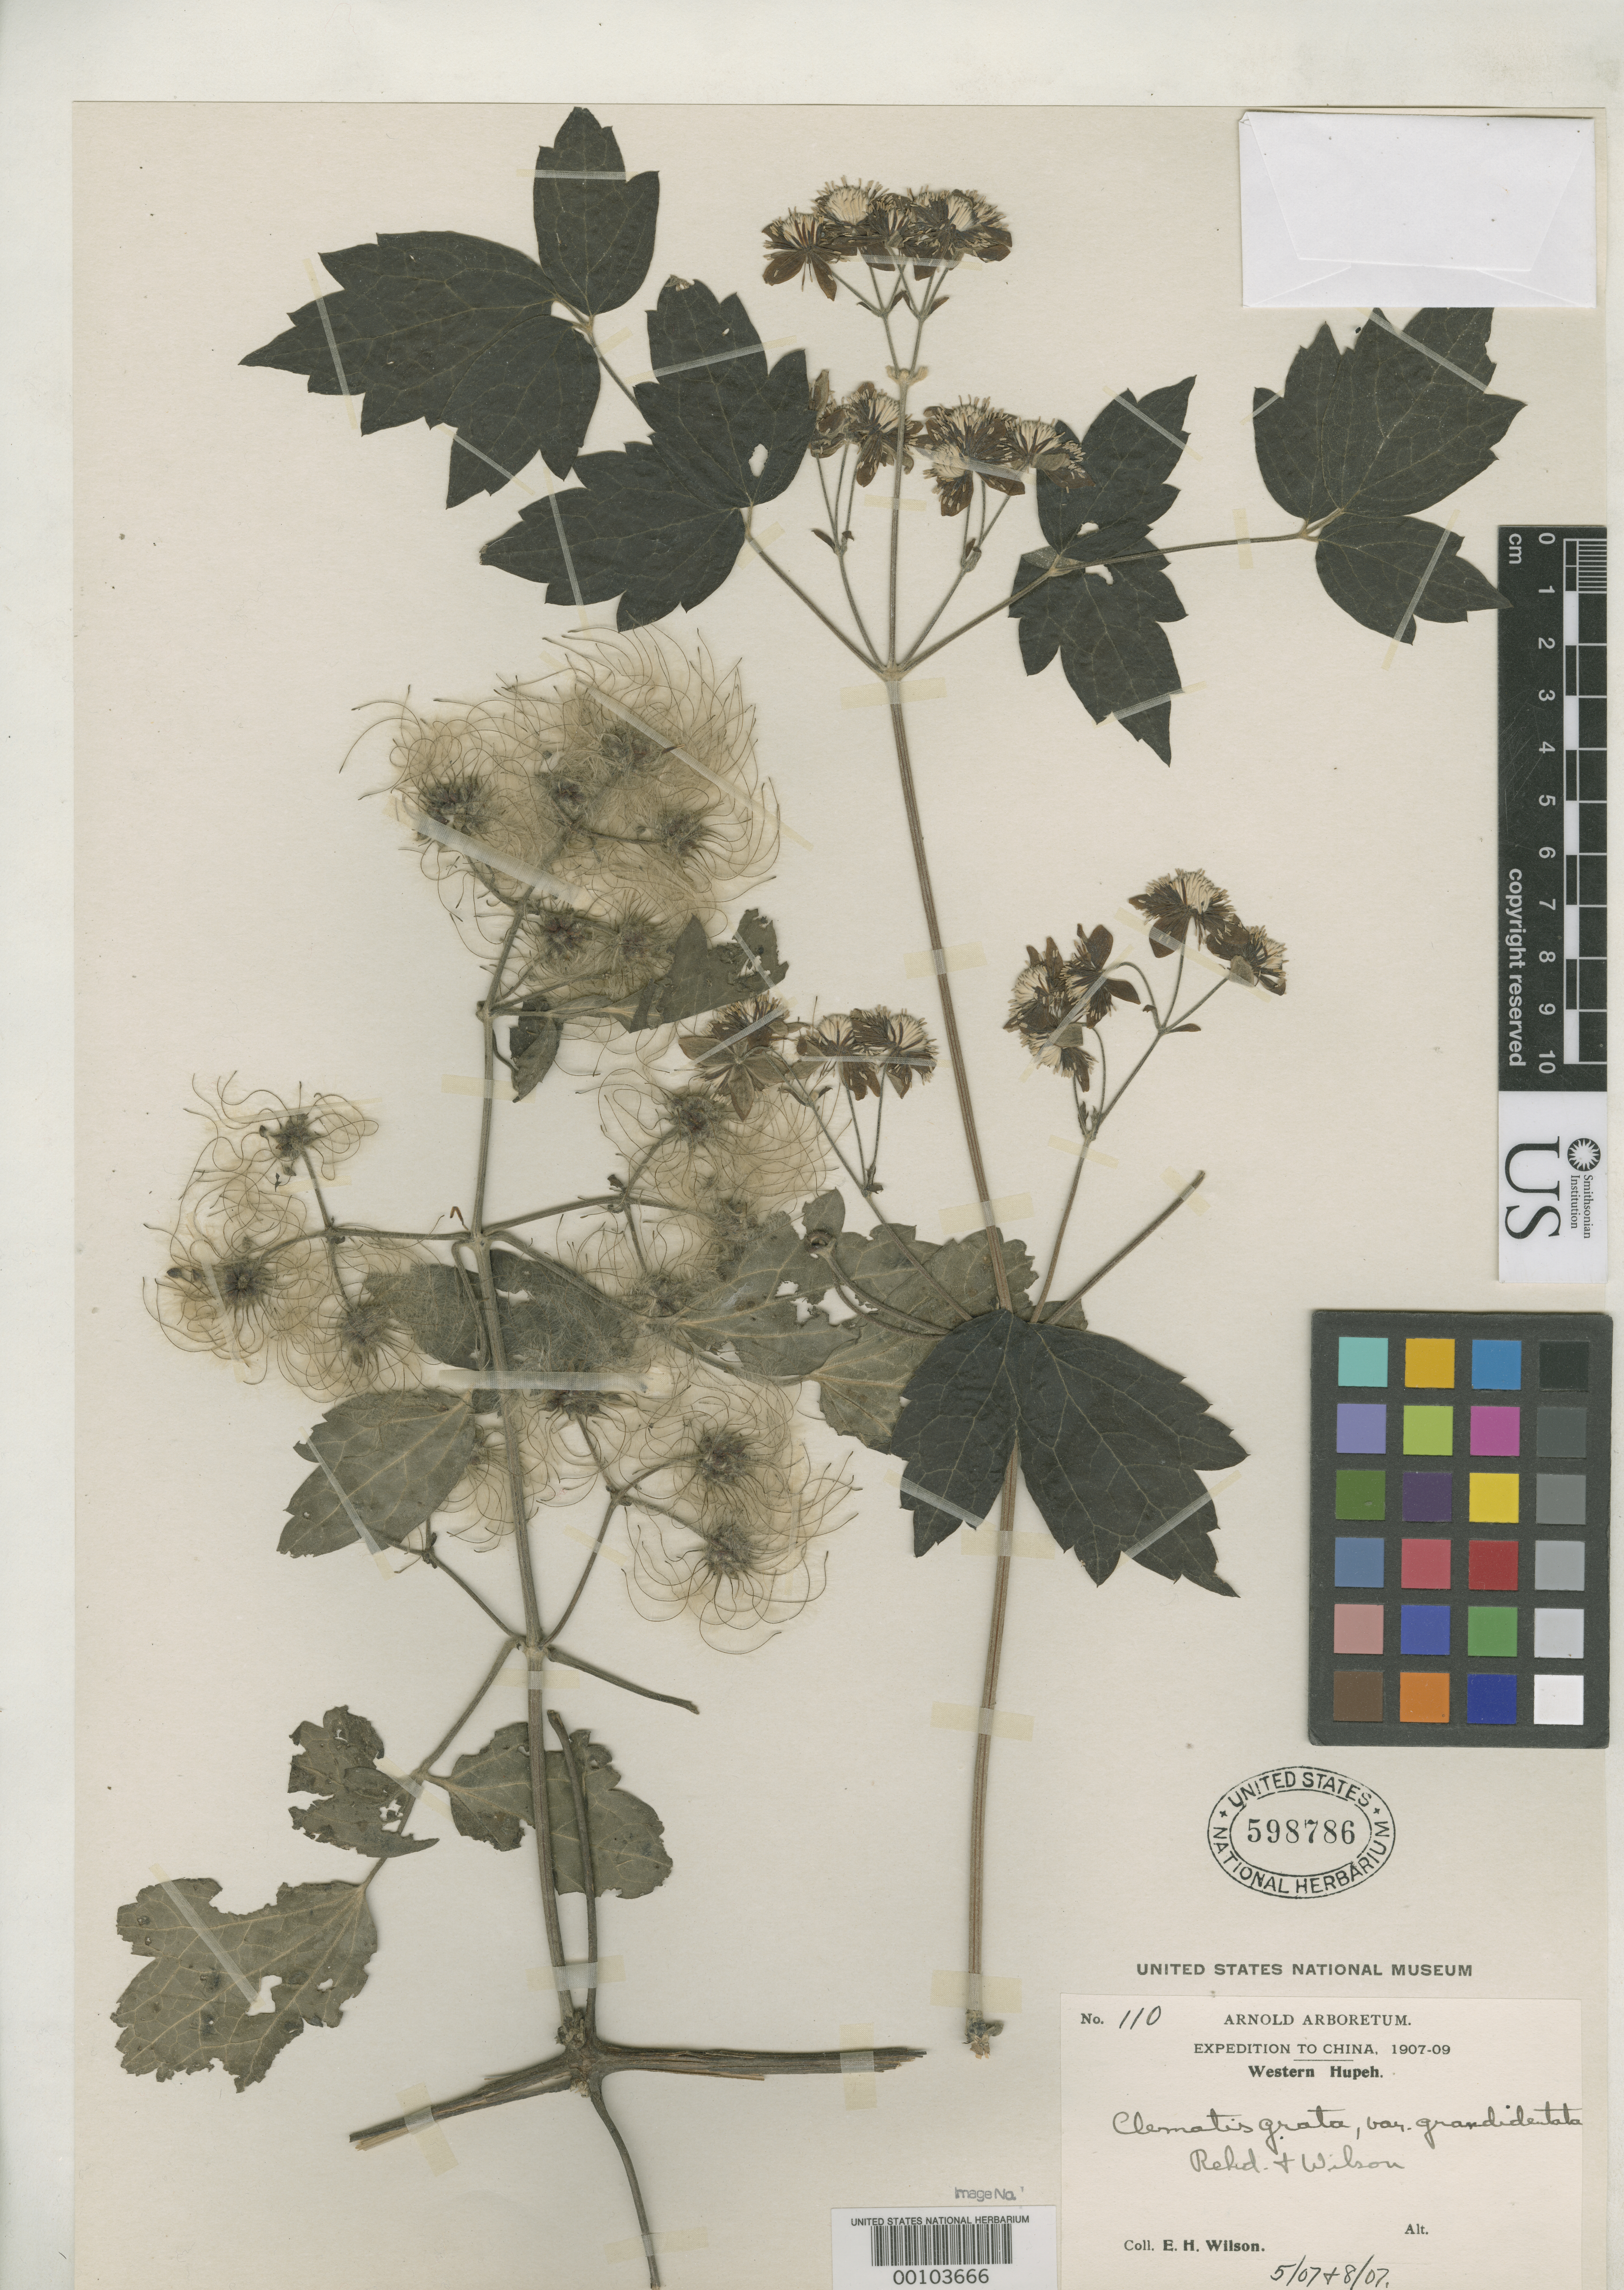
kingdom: Plantae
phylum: Tracheophyta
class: Magnoliopsida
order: Ranunculales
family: Ranunculaceae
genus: Clematis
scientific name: Clematis grata var. grandidentata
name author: Rehder & E.H. Wilson in Sarg.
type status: Isotype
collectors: E. H. Wilson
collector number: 110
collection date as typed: May 1907 to -- Aug 1907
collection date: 1907-05/1907-08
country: China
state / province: Hubei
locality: Patung Hien.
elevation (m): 1000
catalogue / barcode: US 598786